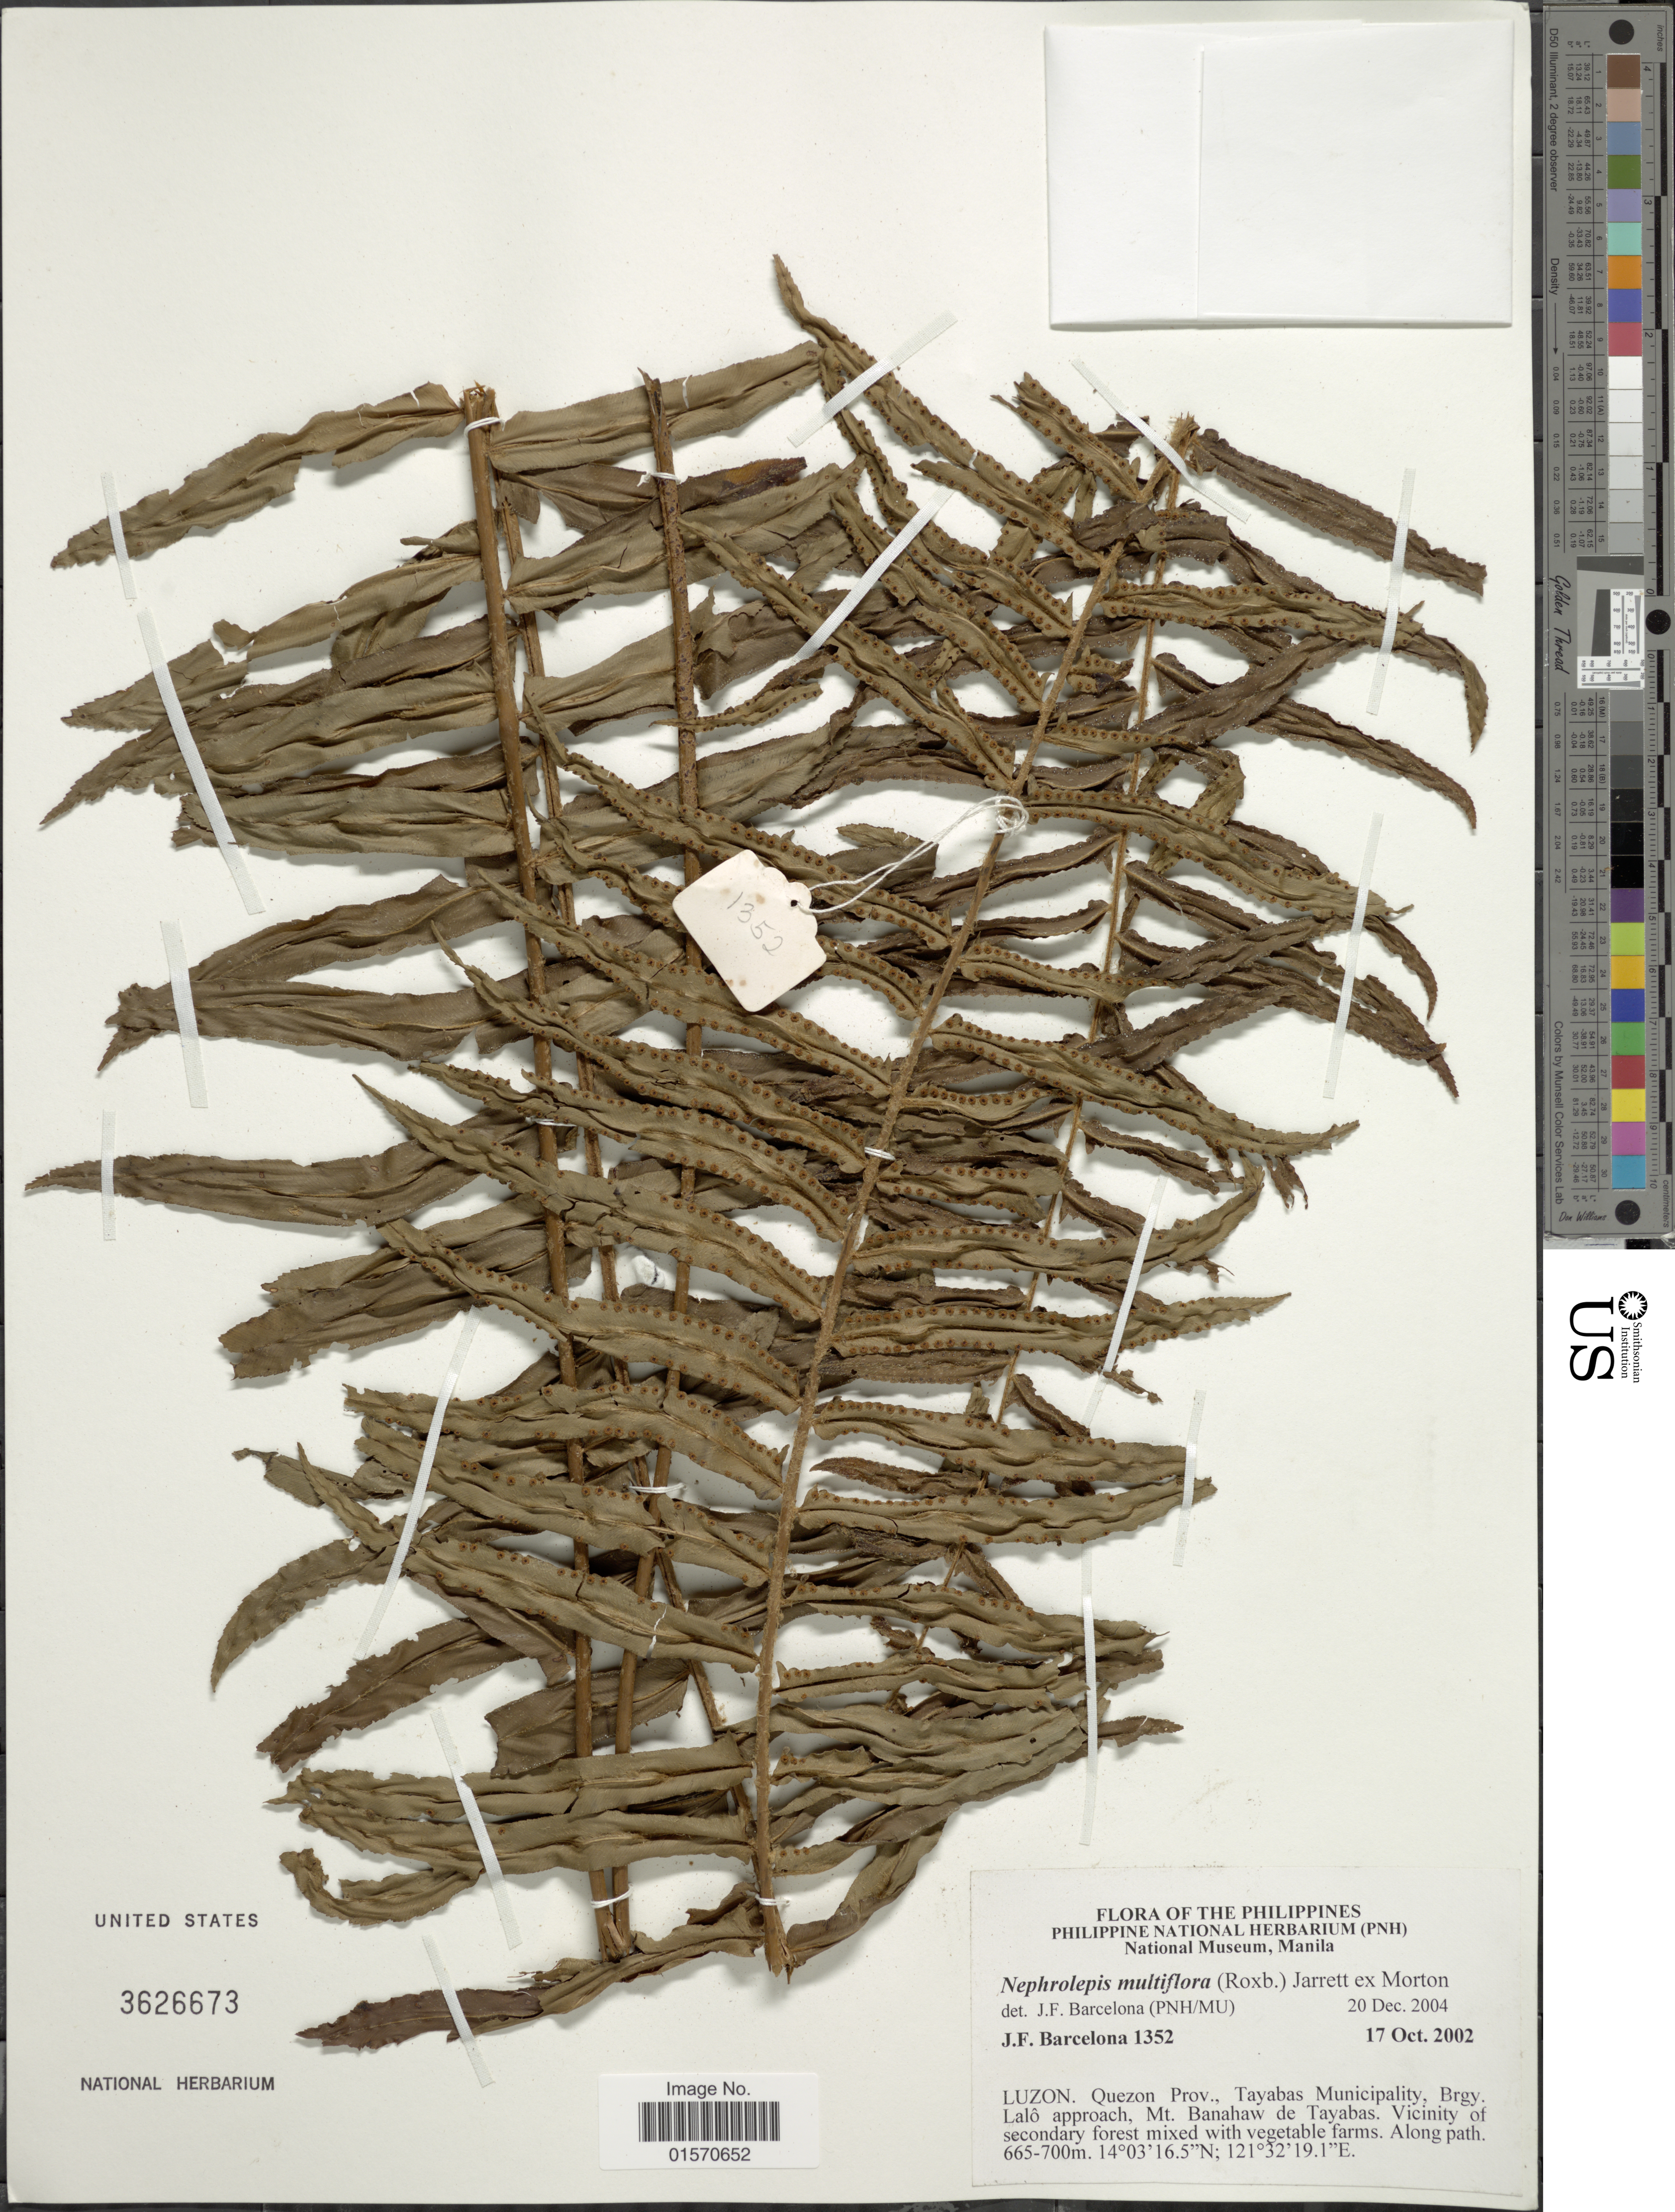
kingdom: Plantae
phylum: Tracheophyta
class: Polypodiopsida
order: Polypodiales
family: Nephrolepidaceae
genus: Nephrolepis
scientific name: Nephrolepis multiflora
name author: (Roxb.) F.M. Jarrett ex C.V. Morton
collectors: J. F. Barcelona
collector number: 1352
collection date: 2002-10-17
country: Philippines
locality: Luzon. Quezon Prov., Tayabas Municipality, Brgy. Lalô approach, Mt. Banahaw de Tayabas. Vicinity of secondary forest mixed with vegetable farms. Along path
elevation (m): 665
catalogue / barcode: US 3626673